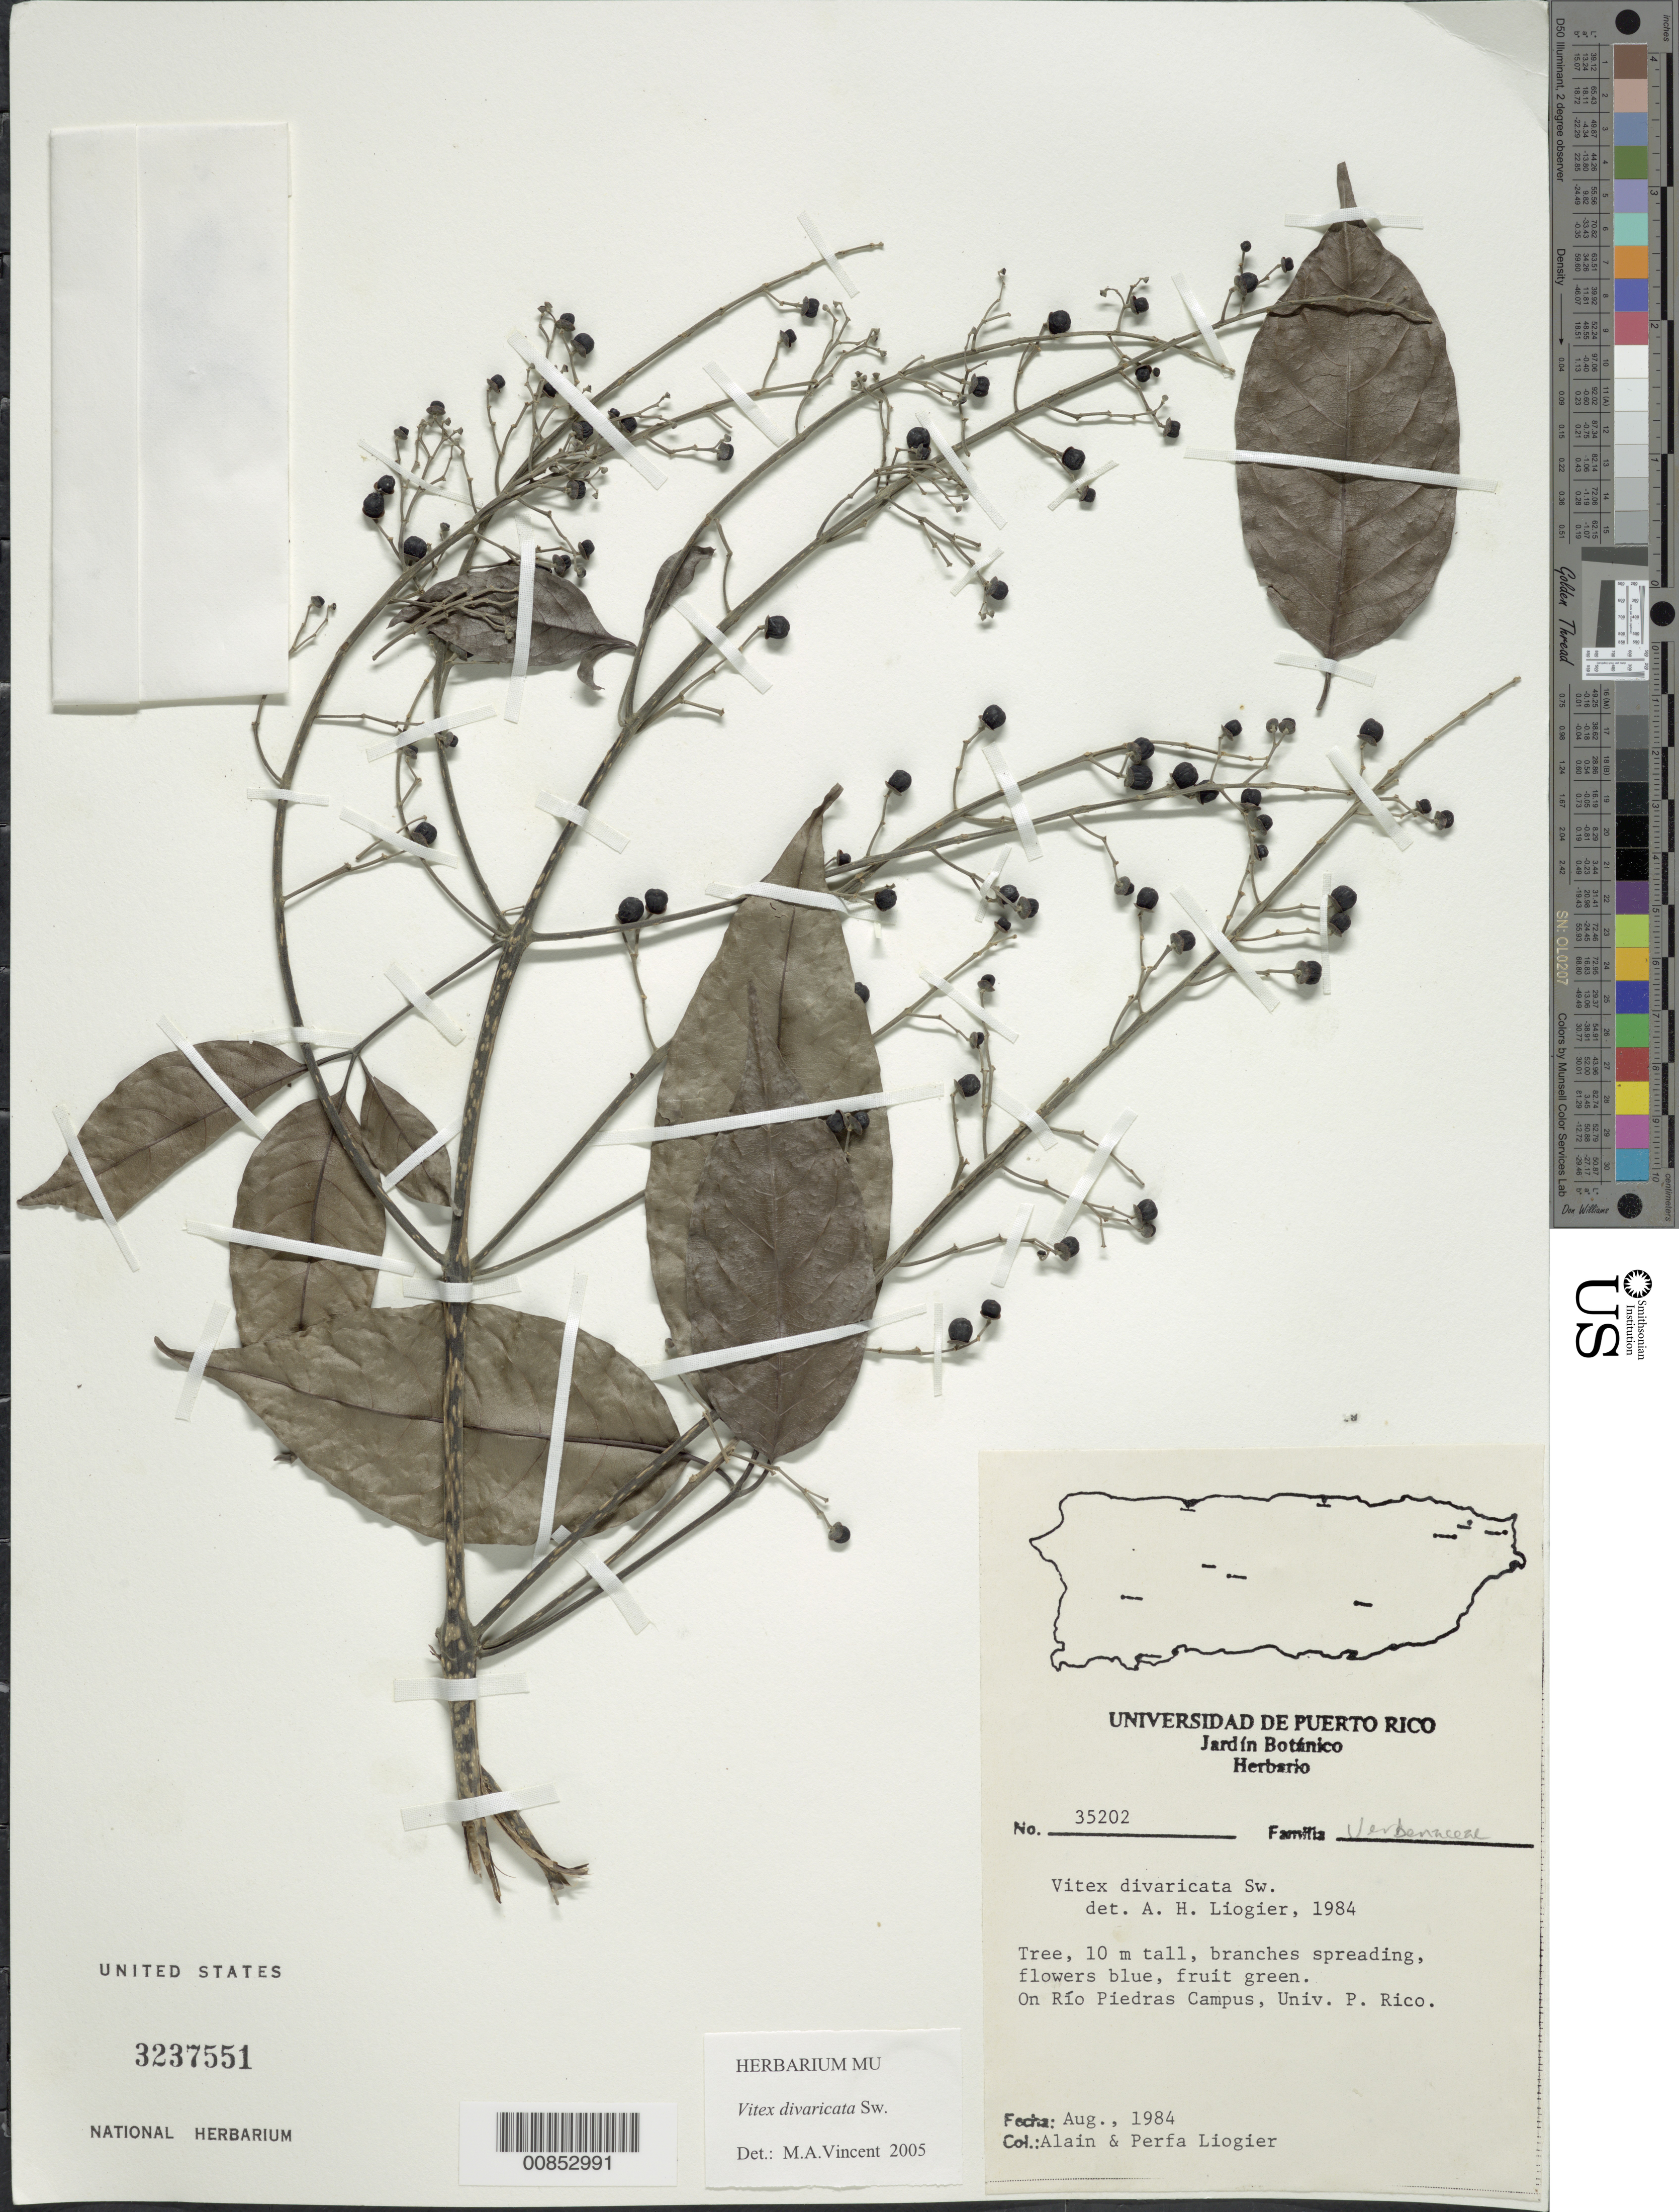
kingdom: Plantae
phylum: Tracheophyta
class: Magnoliopsida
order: Lamiales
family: Lamiaceae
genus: Vitex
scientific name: Vitex divaricata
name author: Sw.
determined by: Vincent, Michael A.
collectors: A. H. Liogier & M. P. Liogier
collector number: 35202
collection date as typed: Aug 1984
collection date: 1984-08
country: Puerto Rico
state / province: San Juan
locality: on Río Piedras Campus, Univ. Puerto Rico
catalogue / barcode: US 3237551